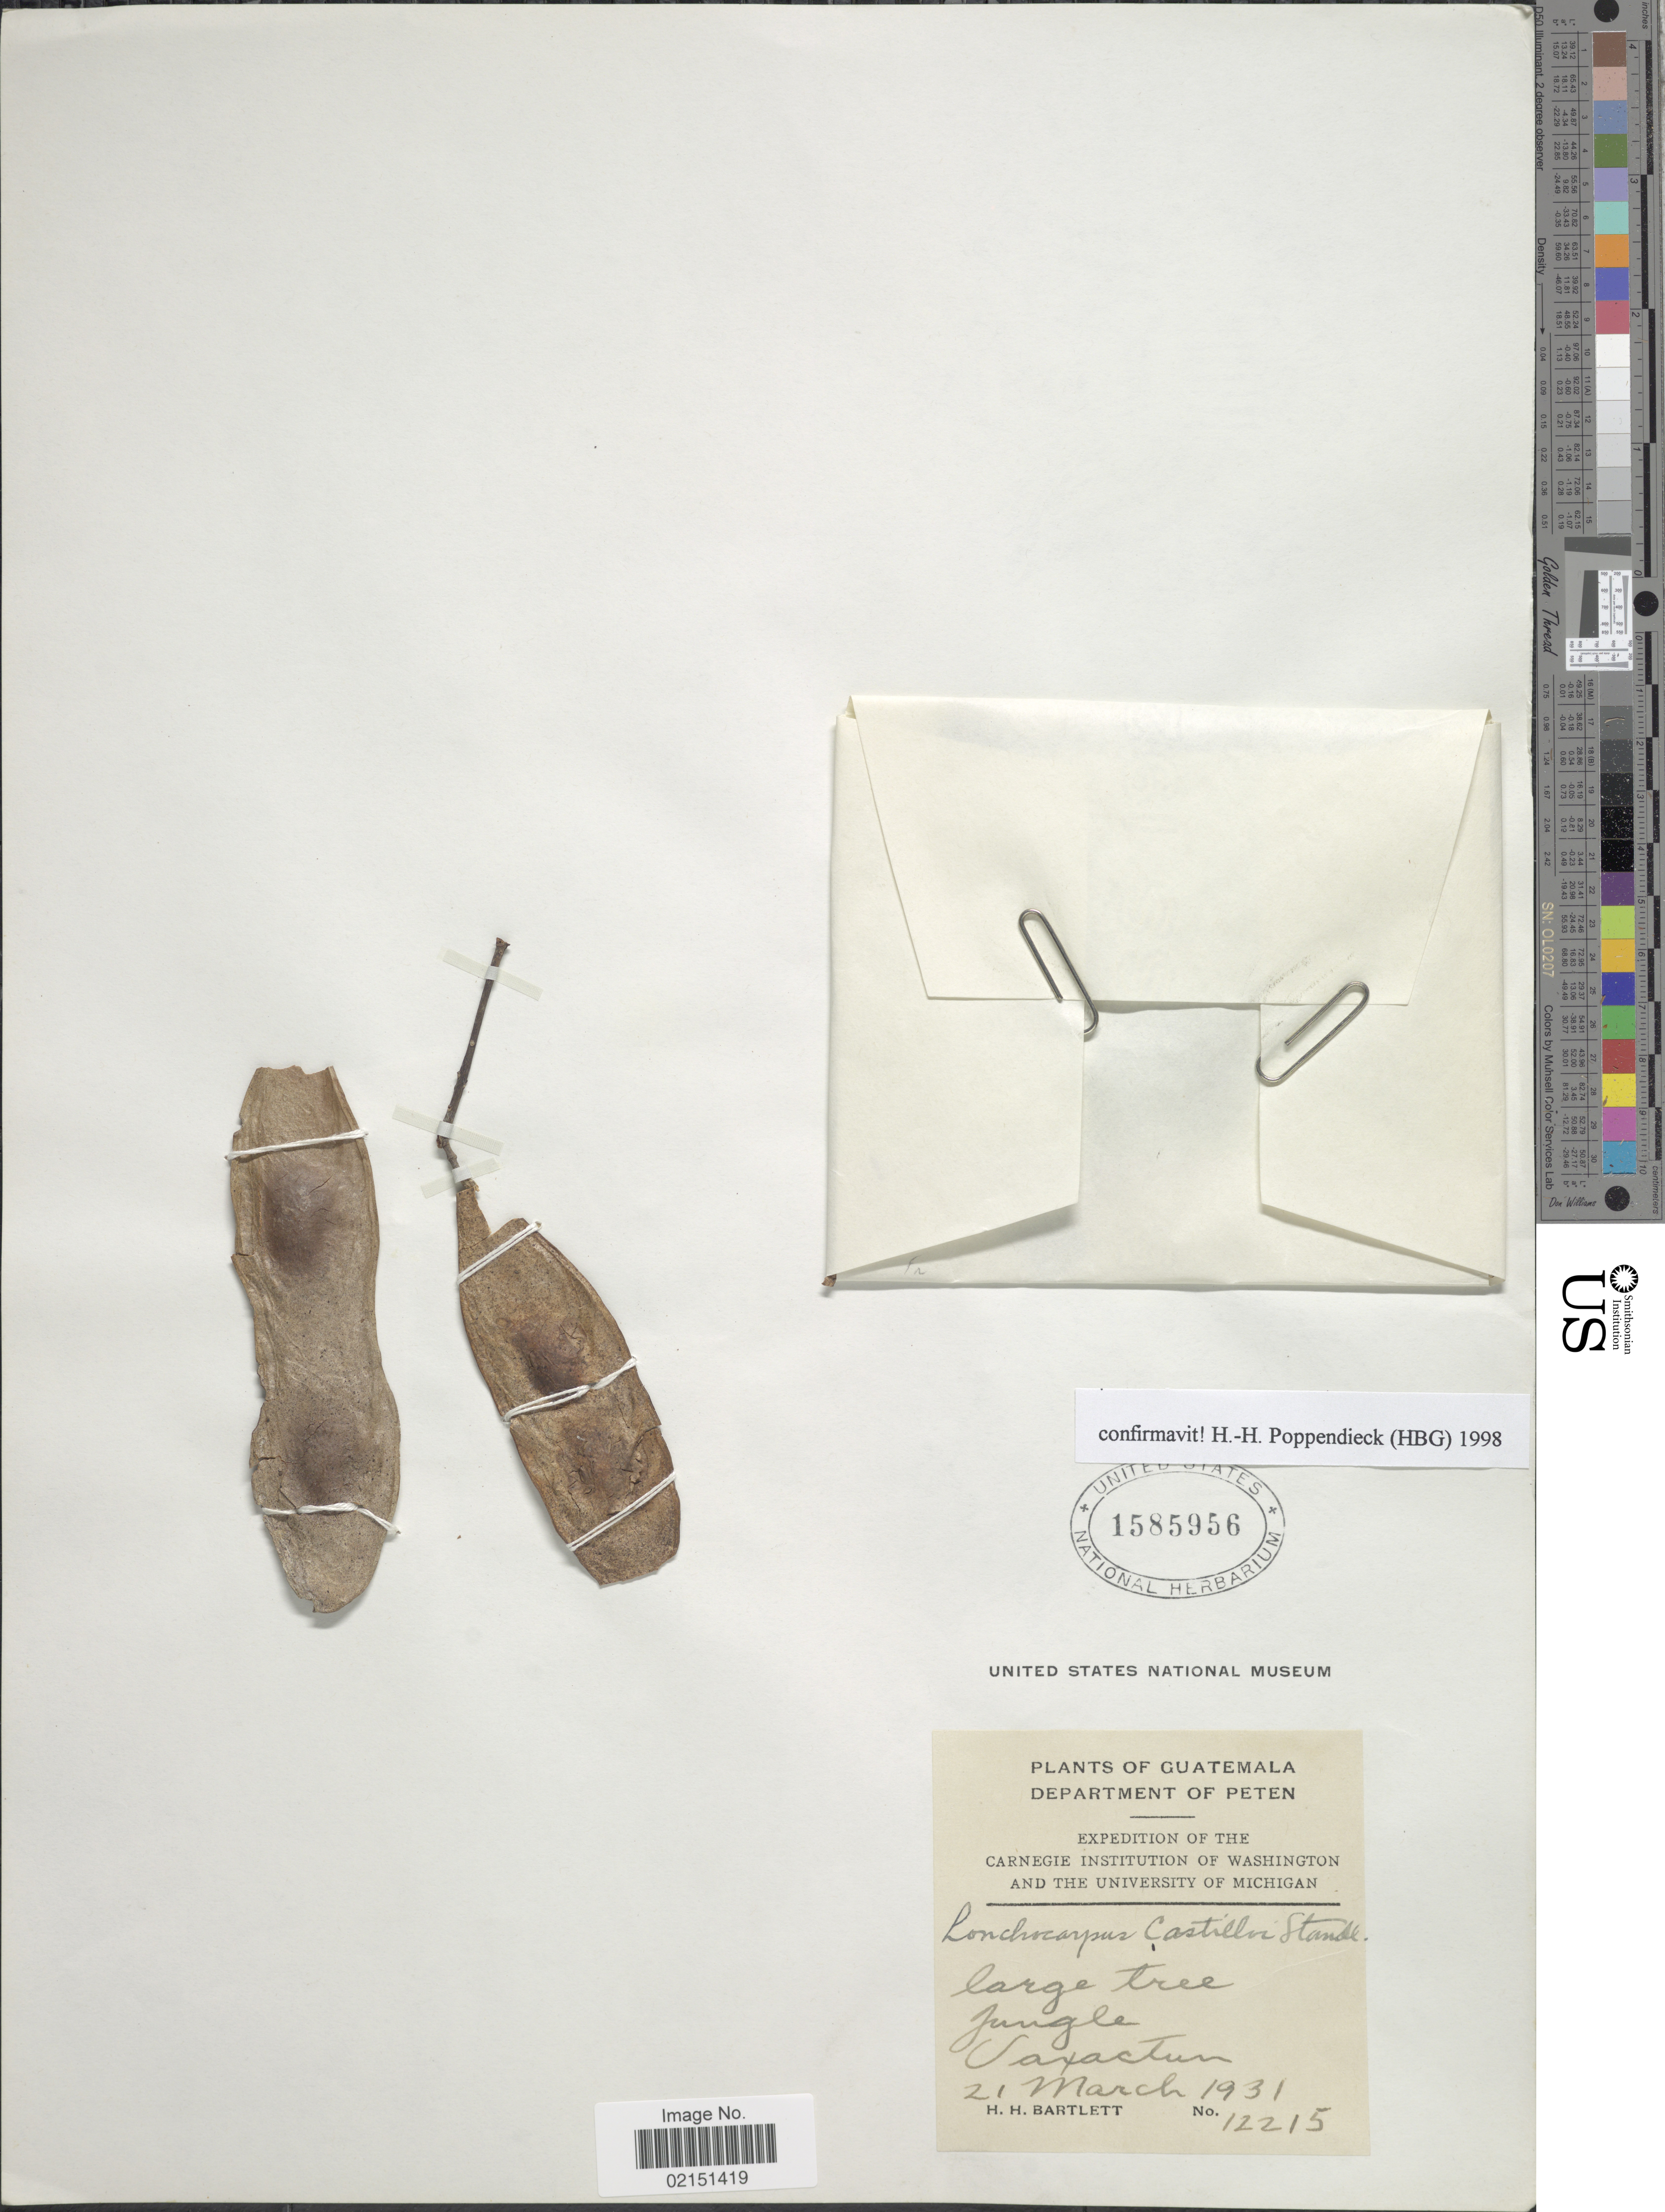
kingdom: Plantae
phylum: Tracheophyta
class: Magnoliopsida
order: Fabales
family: Fabaceae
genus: Lonchocarpus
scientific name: Lonchocarpus castilloi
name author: Standl.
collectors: H. H. Bartlett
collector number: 12215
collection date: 1931-03-21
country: Guatemala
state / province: El Petén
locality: Department of Peten, Uaxactun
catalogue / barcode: US 1585956